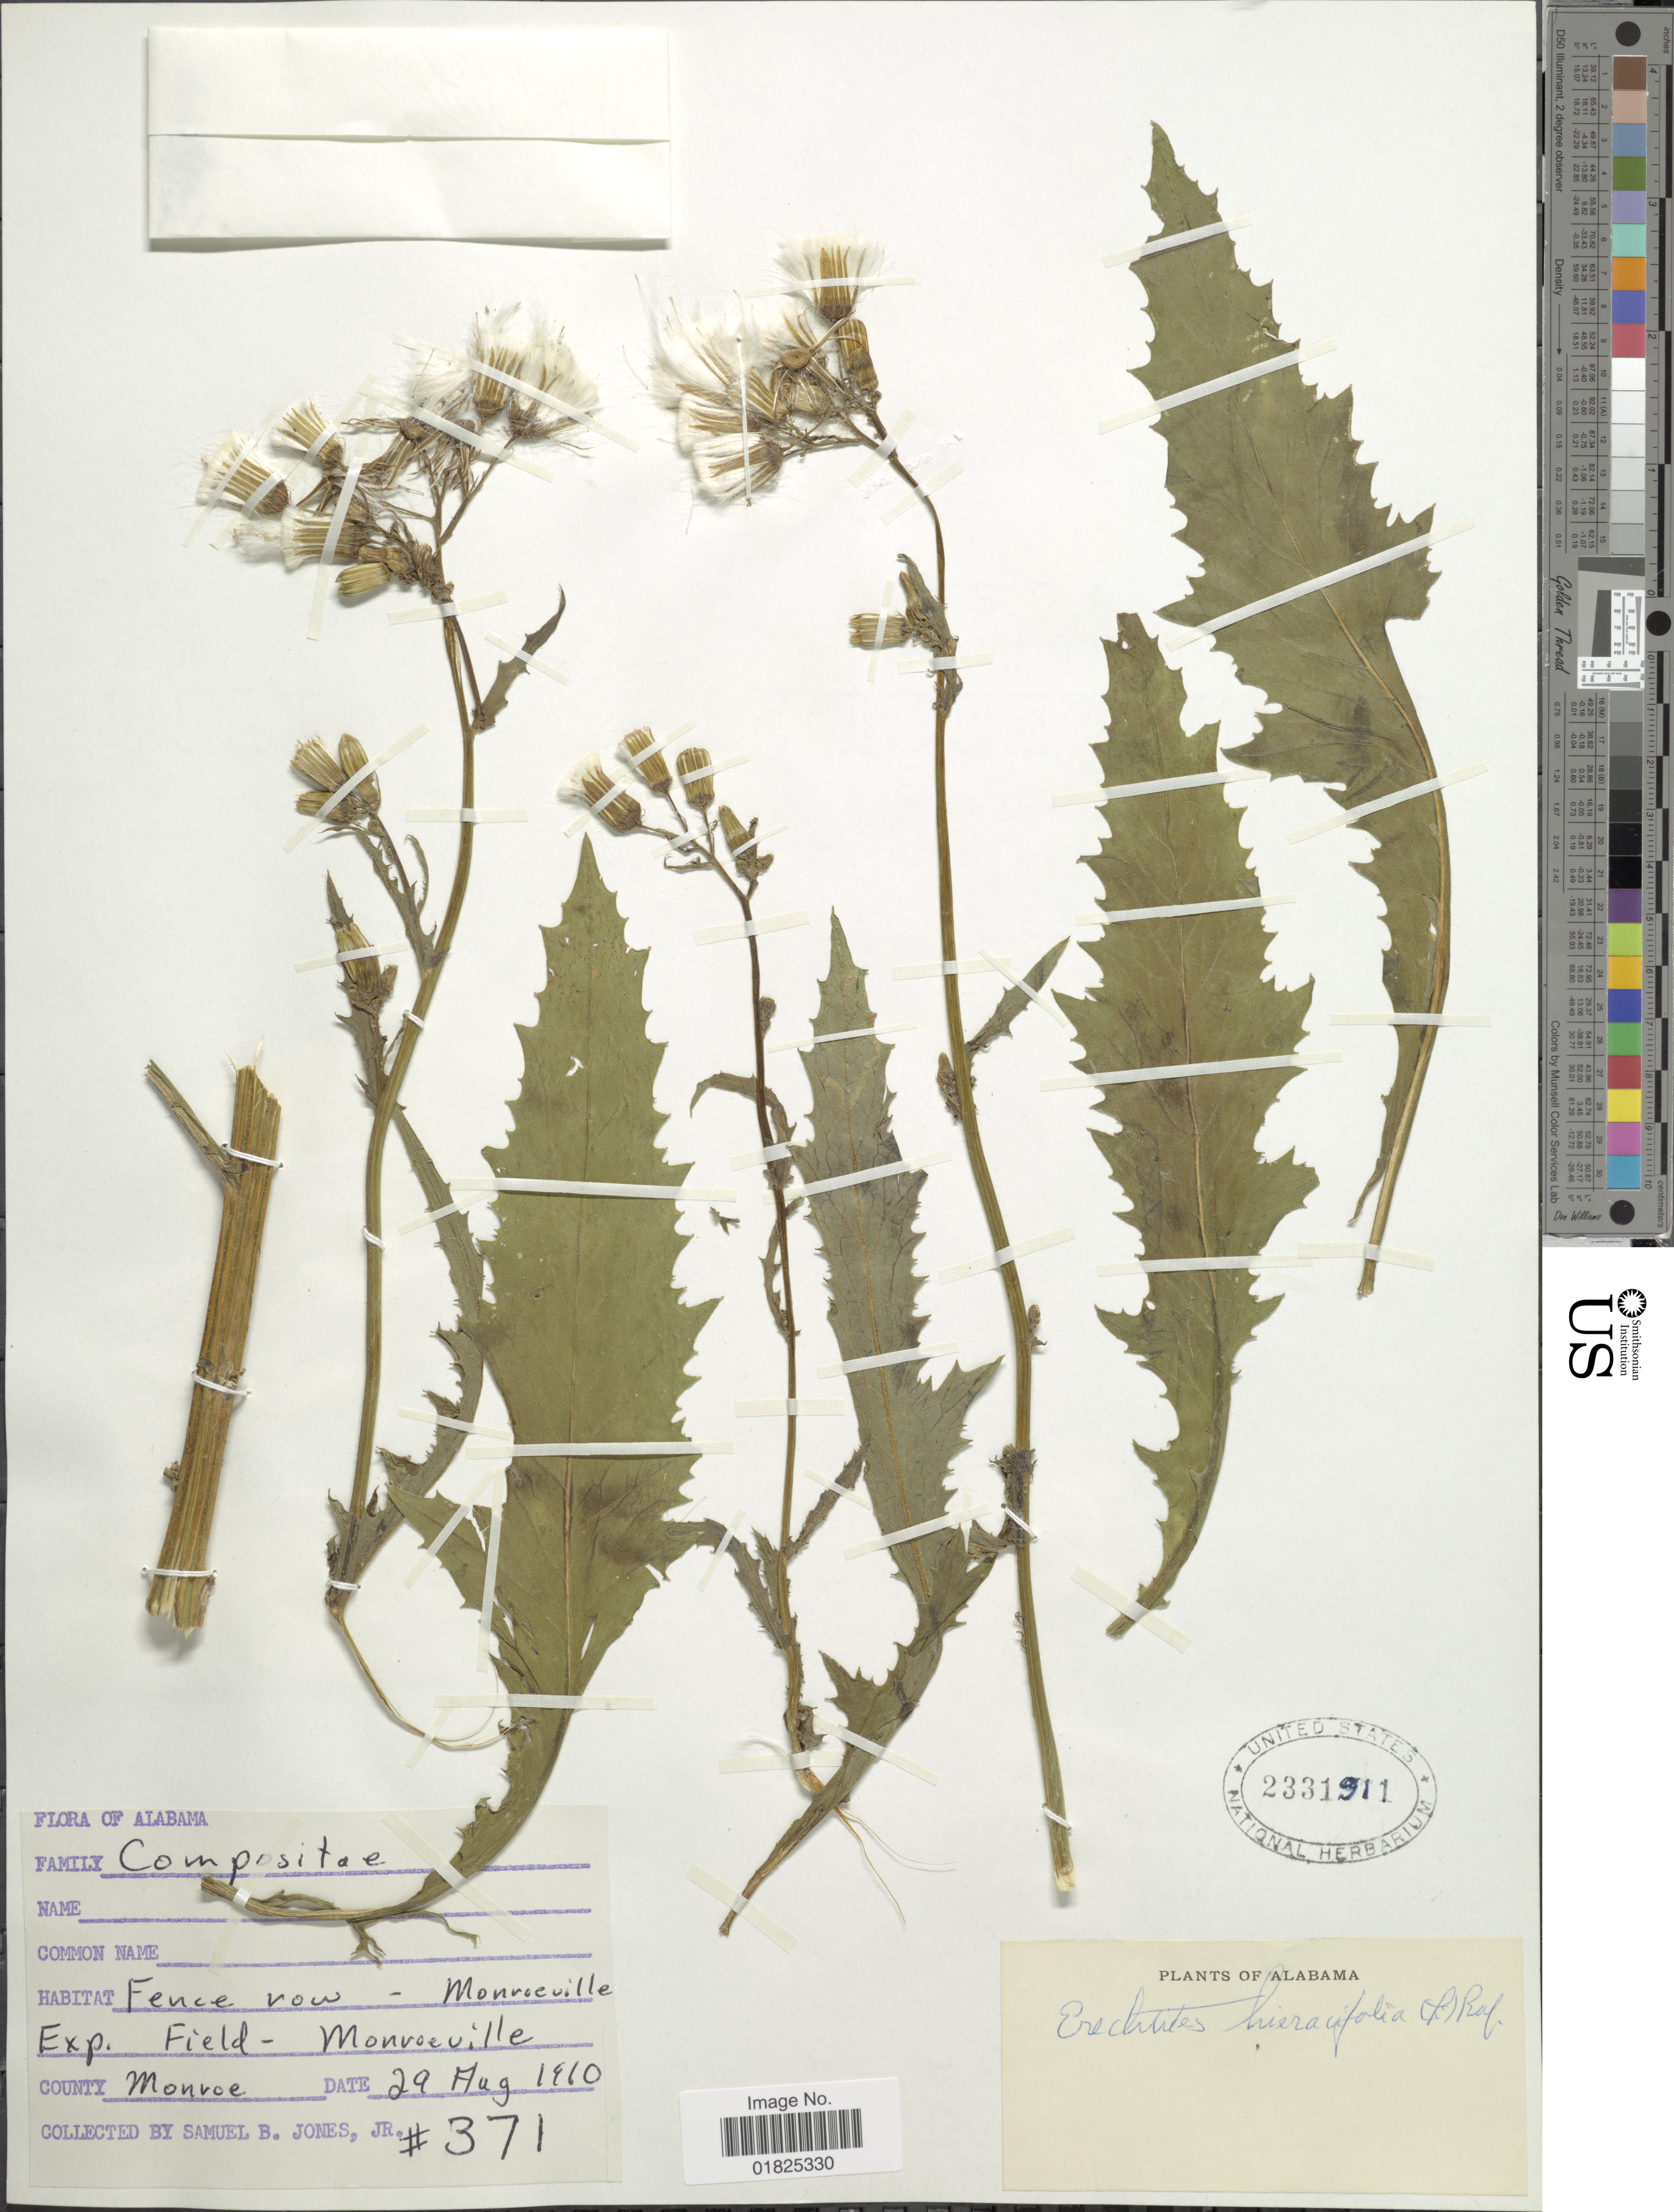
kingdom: Plantae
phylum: Tracheophyta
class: Magnoliopsida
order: Asterales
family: Asteraceae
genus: Erechtites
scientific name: Erechtites hieraciifolius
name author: (L.) Raf. ex DC.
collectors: S. B. Jones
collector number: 371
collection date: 1960-05-29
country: United States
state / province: Alabama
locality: Monroeville. Exp. Field- Monroeville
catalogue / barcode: US 2331911